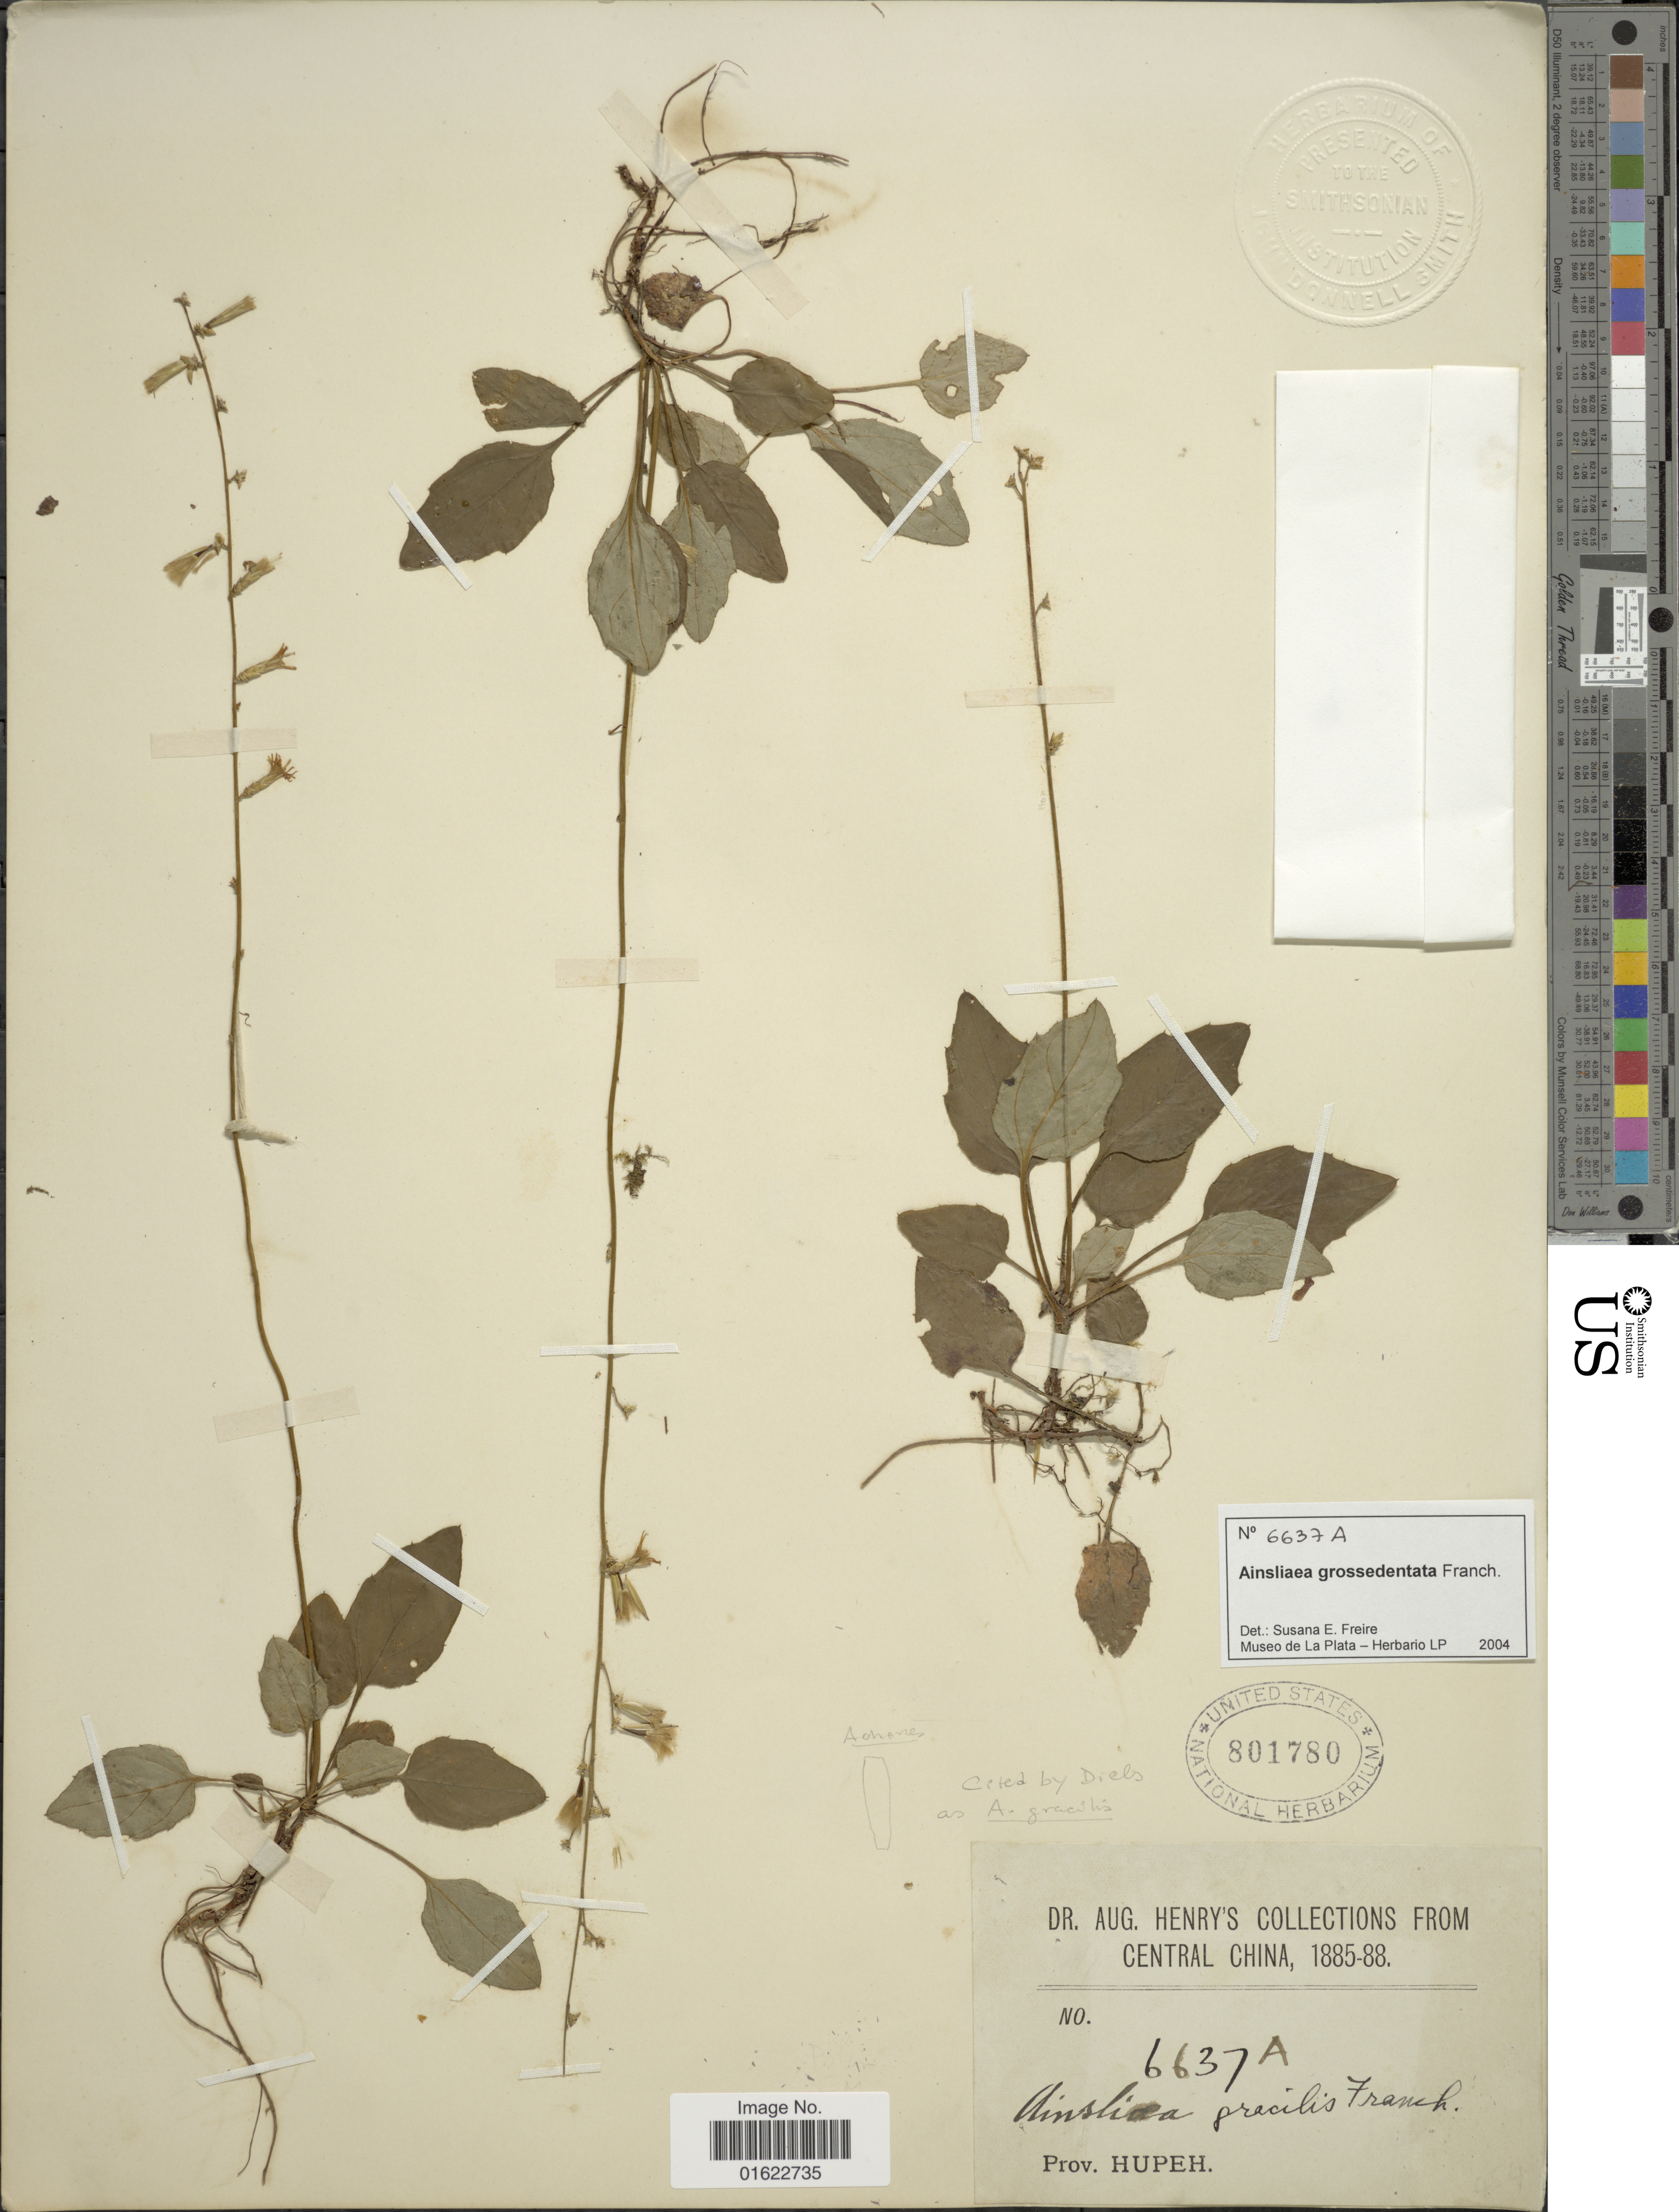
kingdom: Plantae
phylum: Tracheophyta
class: Magnoliopsida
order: Asterales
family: Asteraceae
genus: Ainsliaea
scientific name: Ainsliaea grossedentata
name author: Franch.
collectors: A. Henry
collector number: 6637 A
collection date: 1885/1888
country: China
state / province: Hubei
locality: Central China, Prov. Hupeh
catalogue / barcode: US 801780